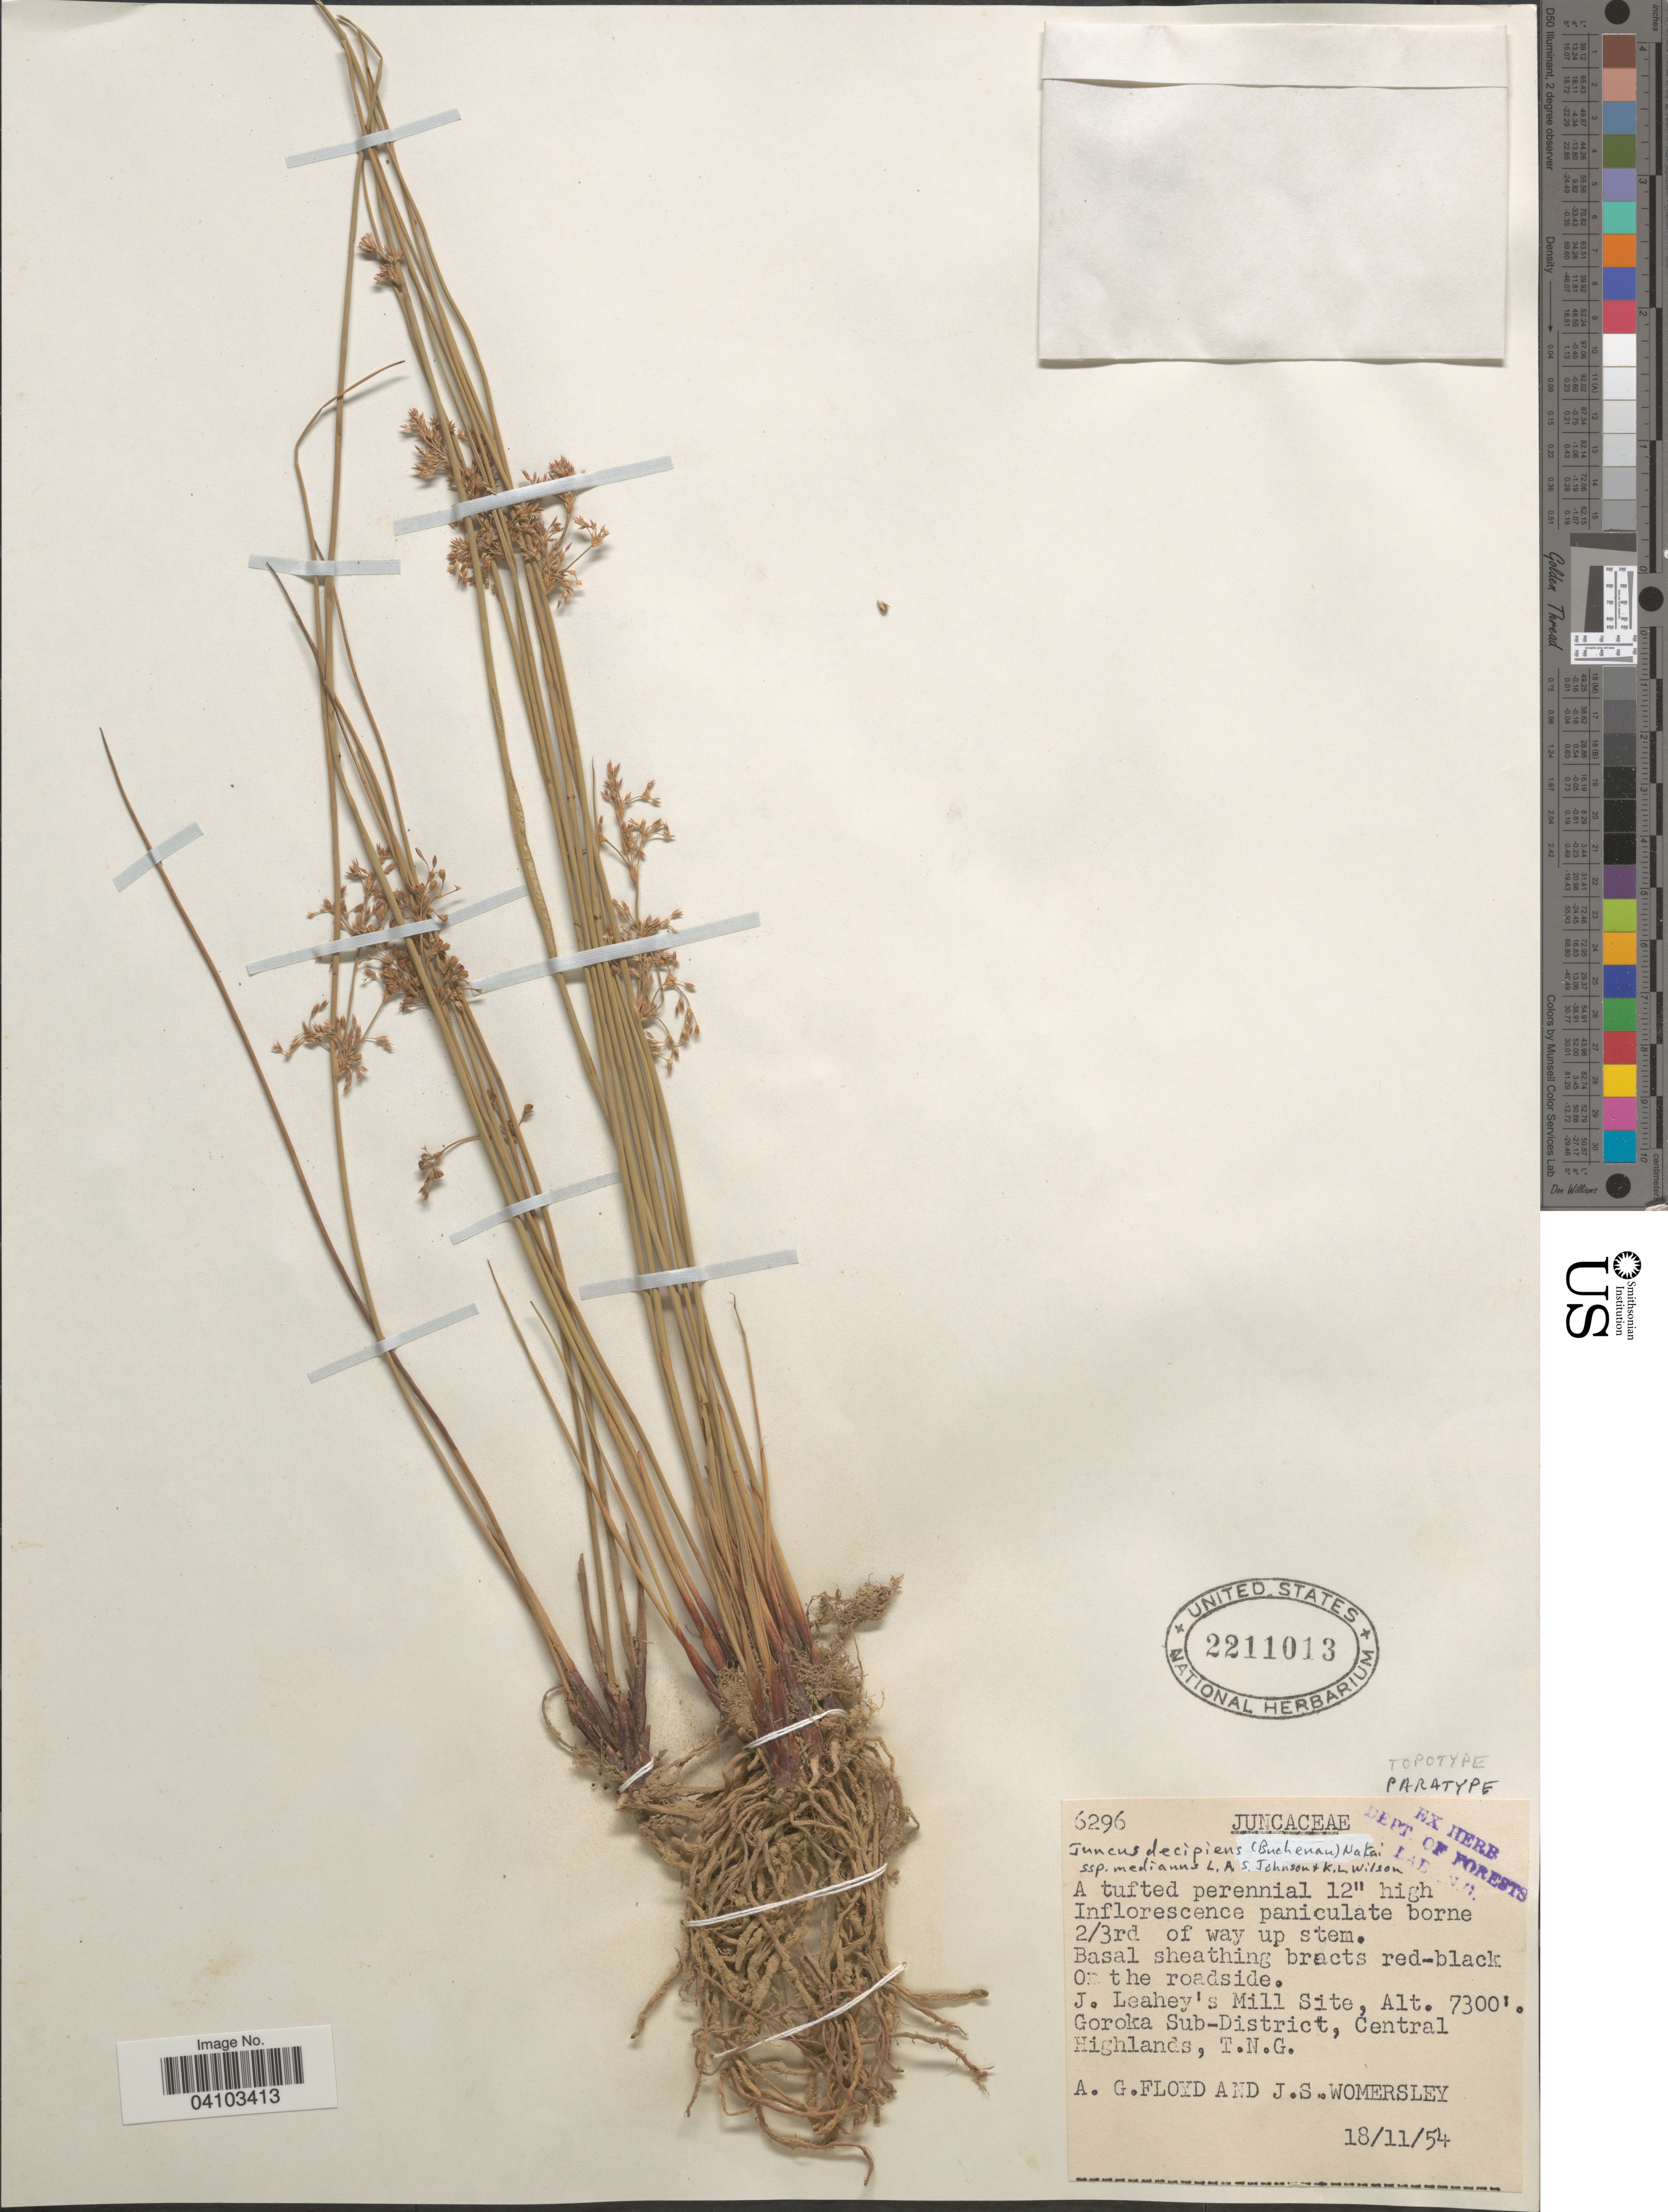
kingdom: Plantae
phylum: Tracheophyta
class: Liliopsida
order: Poales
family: Juncaceae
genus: Juncus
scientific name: Juncus decipiens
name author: (Buchenau) Nakai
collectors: A. G. Floyd & J. S. Womersley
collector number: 6296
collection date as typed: Transcribed d/m/y: 18/11/54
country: Papua New Guinea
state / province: Central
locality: J. Leahey's Mill Site. Goroka Sub-District, Central Highlands, T.N.G.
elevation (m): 2225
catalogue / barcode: US 2211013